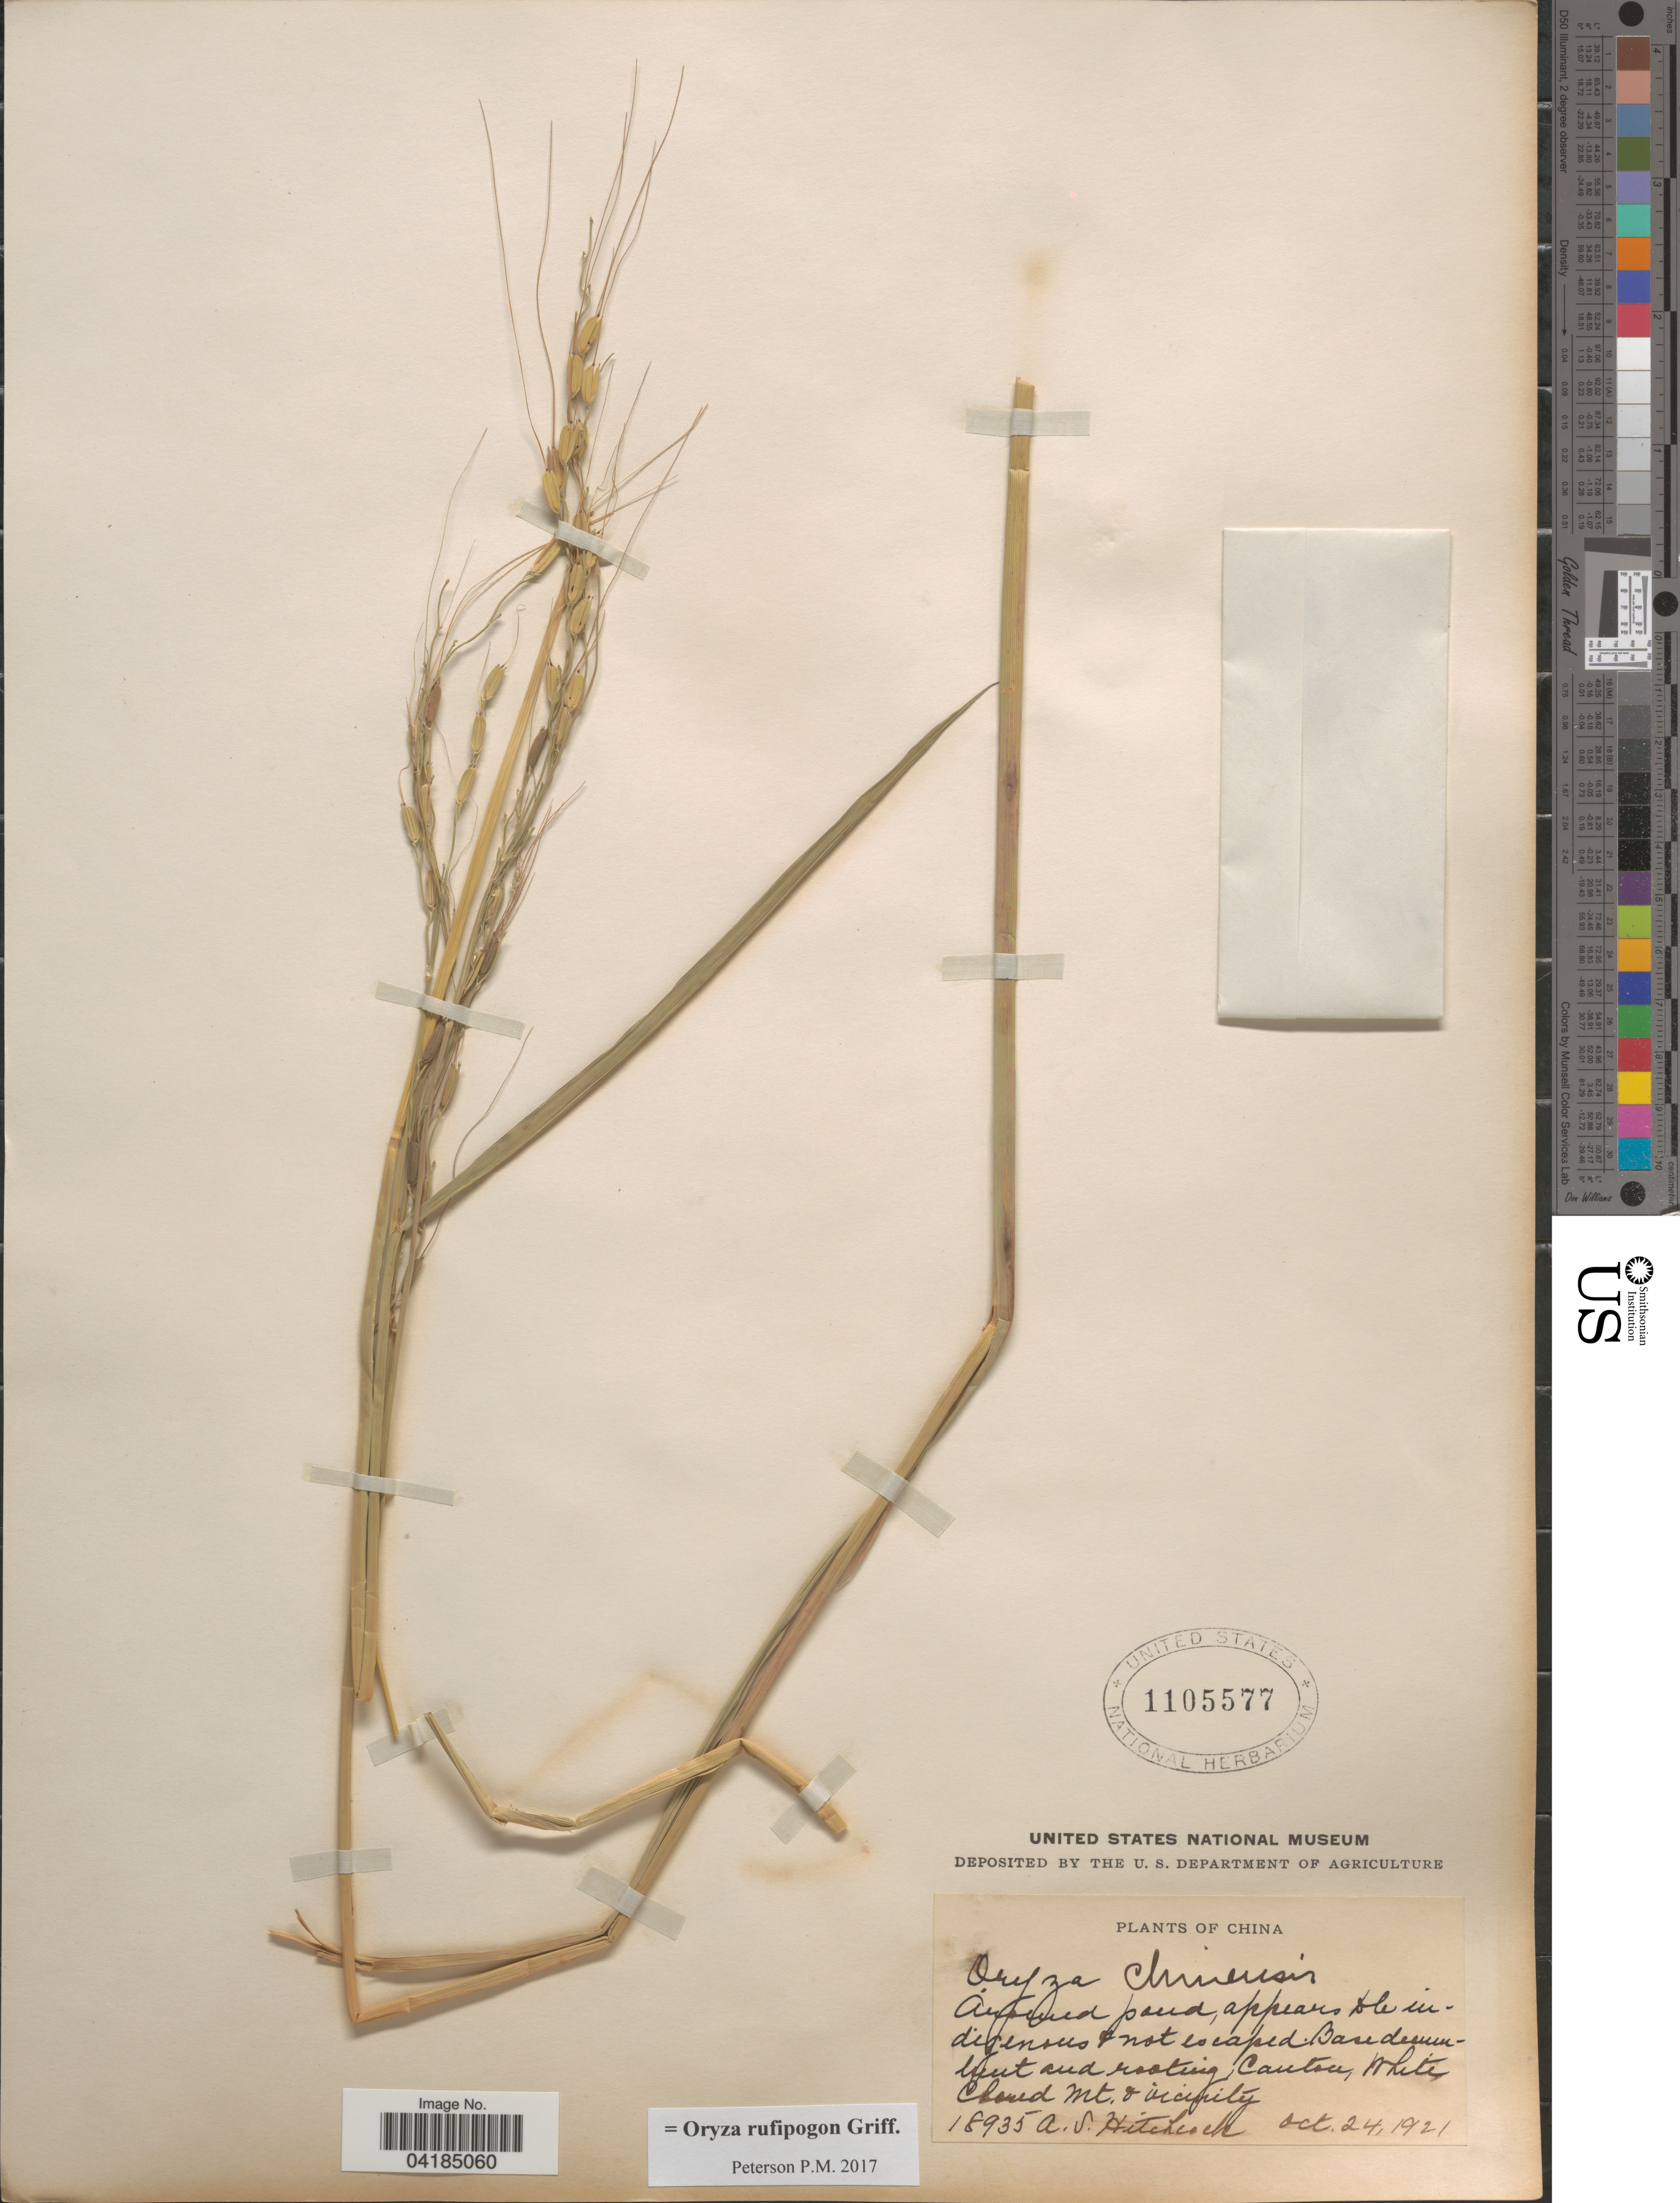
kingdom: Plantae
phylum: Tracheophyta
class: Liliopsida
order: Poales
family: Poaceae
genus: Oryza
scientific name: Oryza rufipogon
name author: Griffith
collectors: A. S. Hitchcock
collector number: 18935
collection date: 1921-10-24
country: China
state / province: Guangdong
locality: Canton, White Cloud Mt. & vicinity.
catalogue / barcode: US 1105577